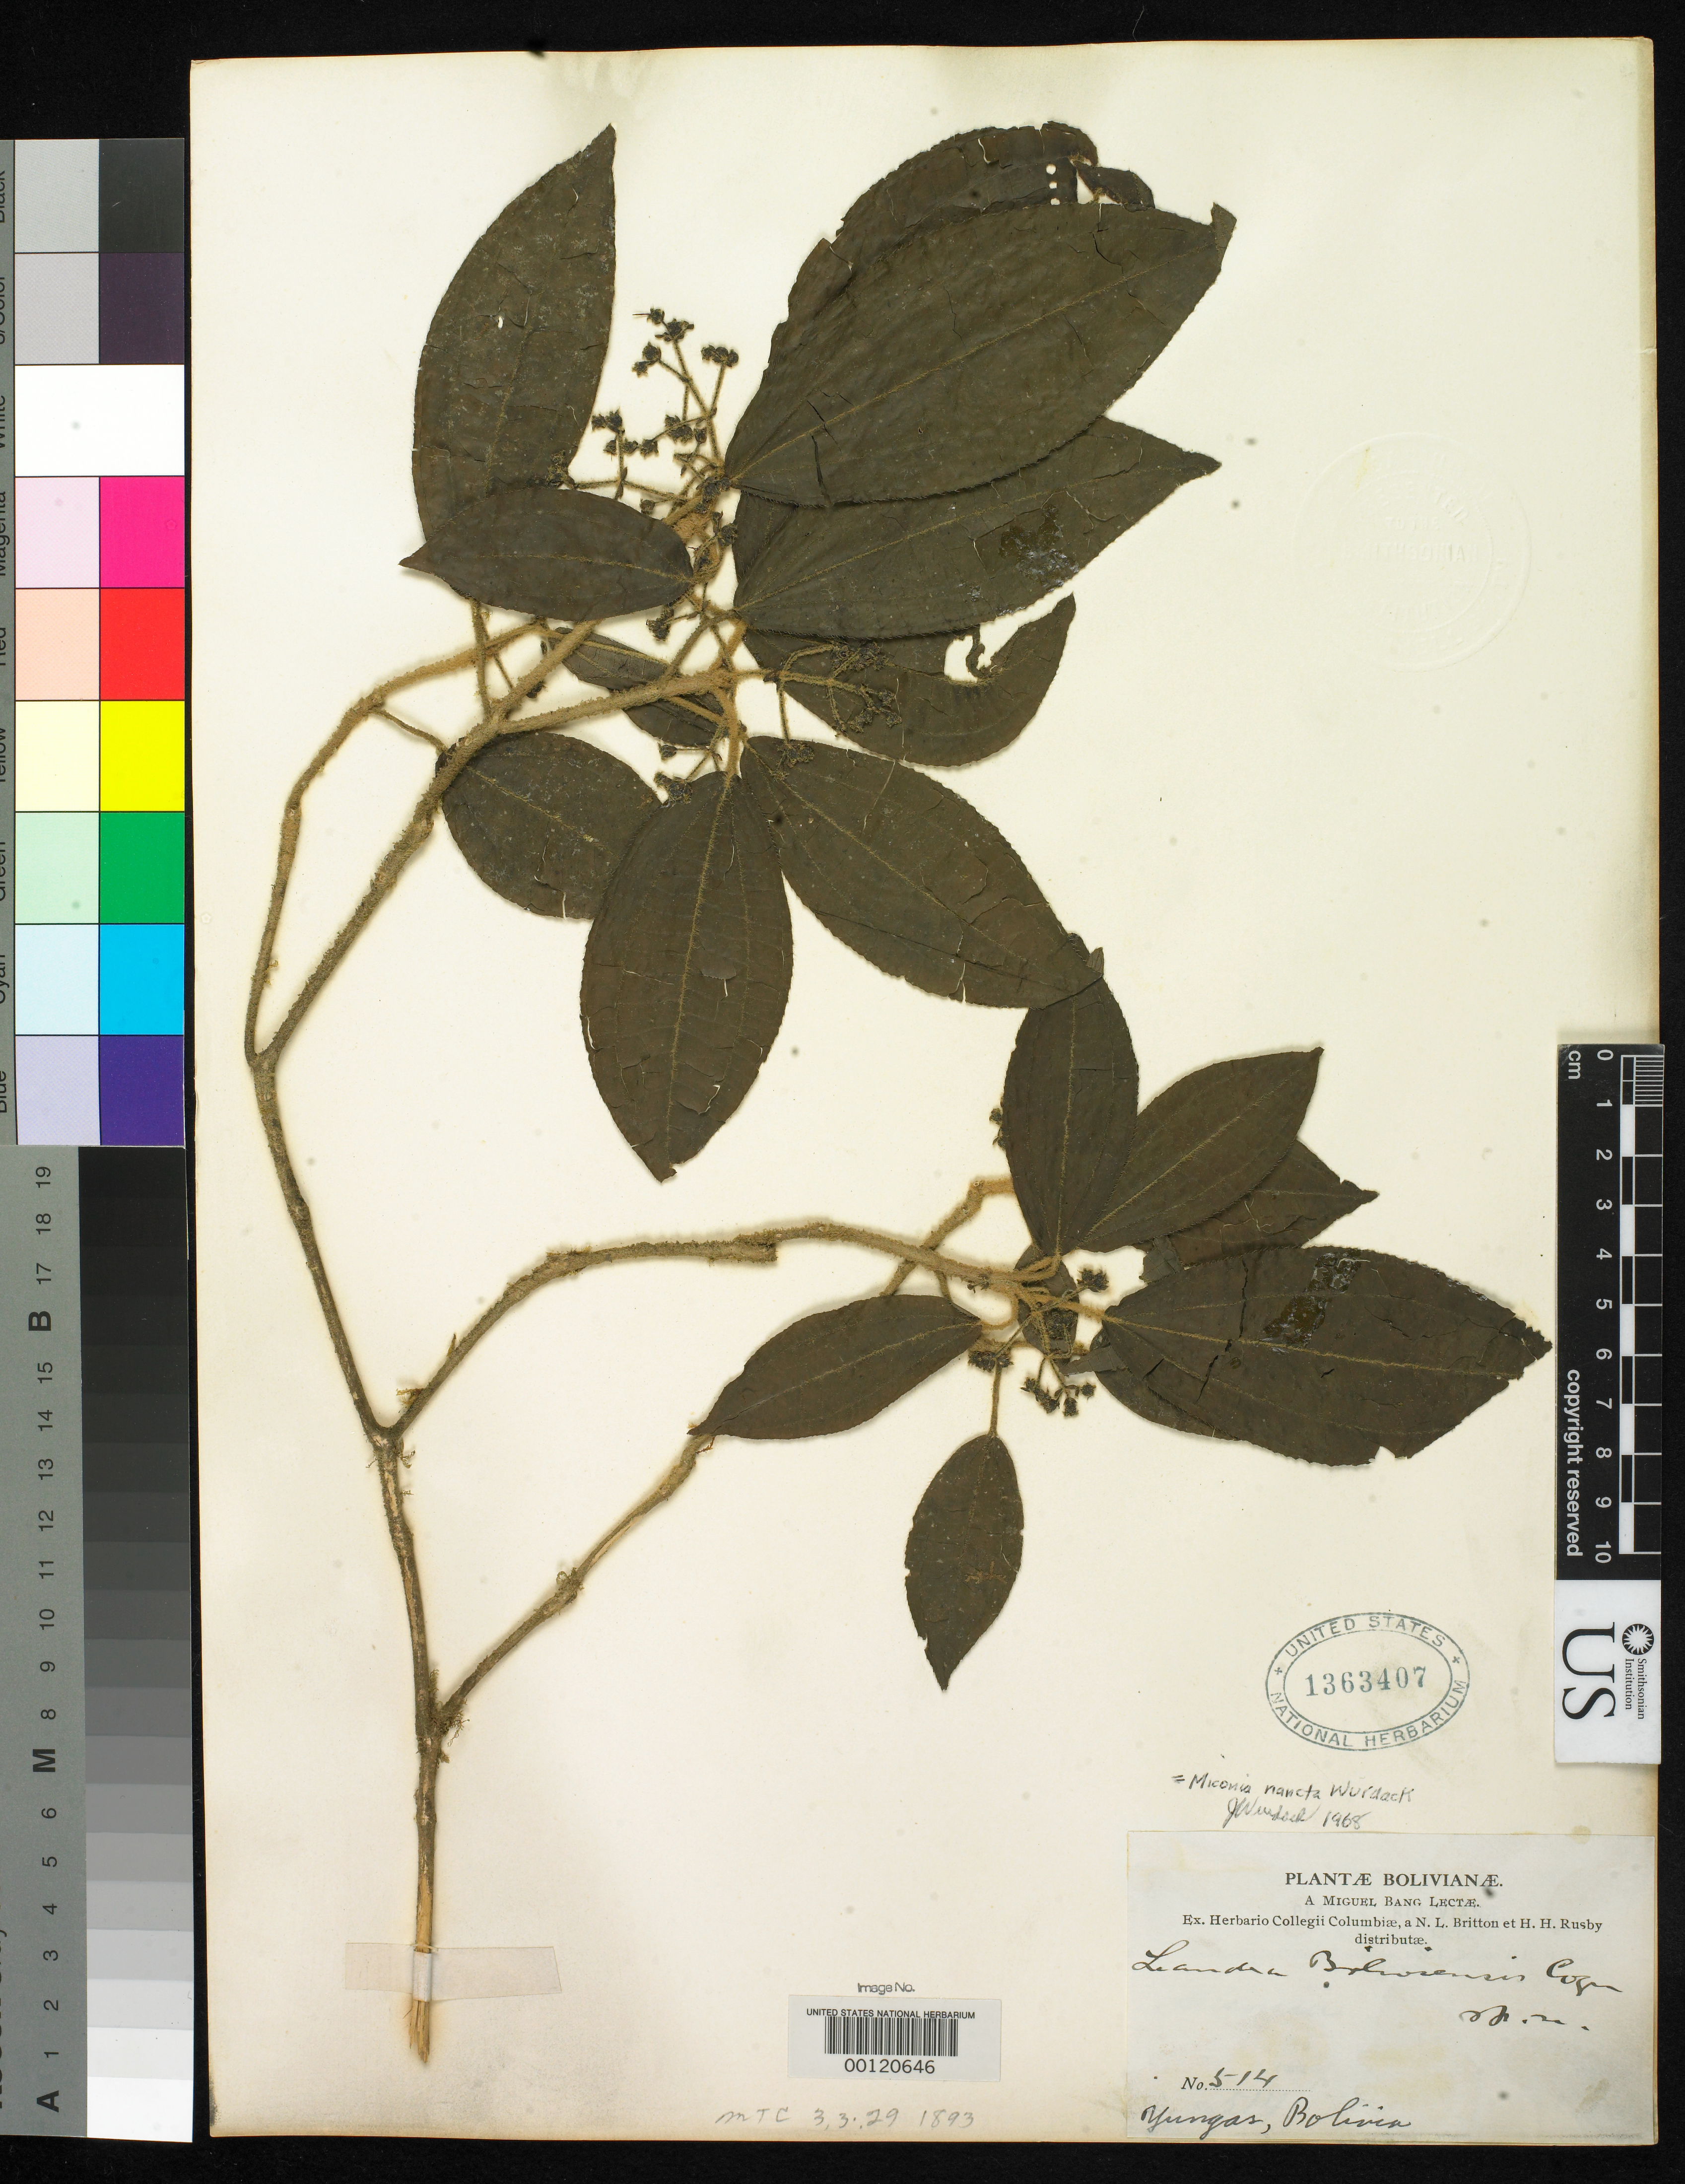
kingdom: Plantae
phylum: Tracheophyta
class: Magnoliopsida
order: Myrtales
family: Melastomataceae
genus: Leandra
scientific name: Leandra boliviensis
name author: Cogn.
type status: Isotype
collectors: M. Bang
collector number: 514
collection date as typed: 1890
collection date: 1890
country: Bolivia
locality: Yungas.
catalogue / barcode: US 1363407